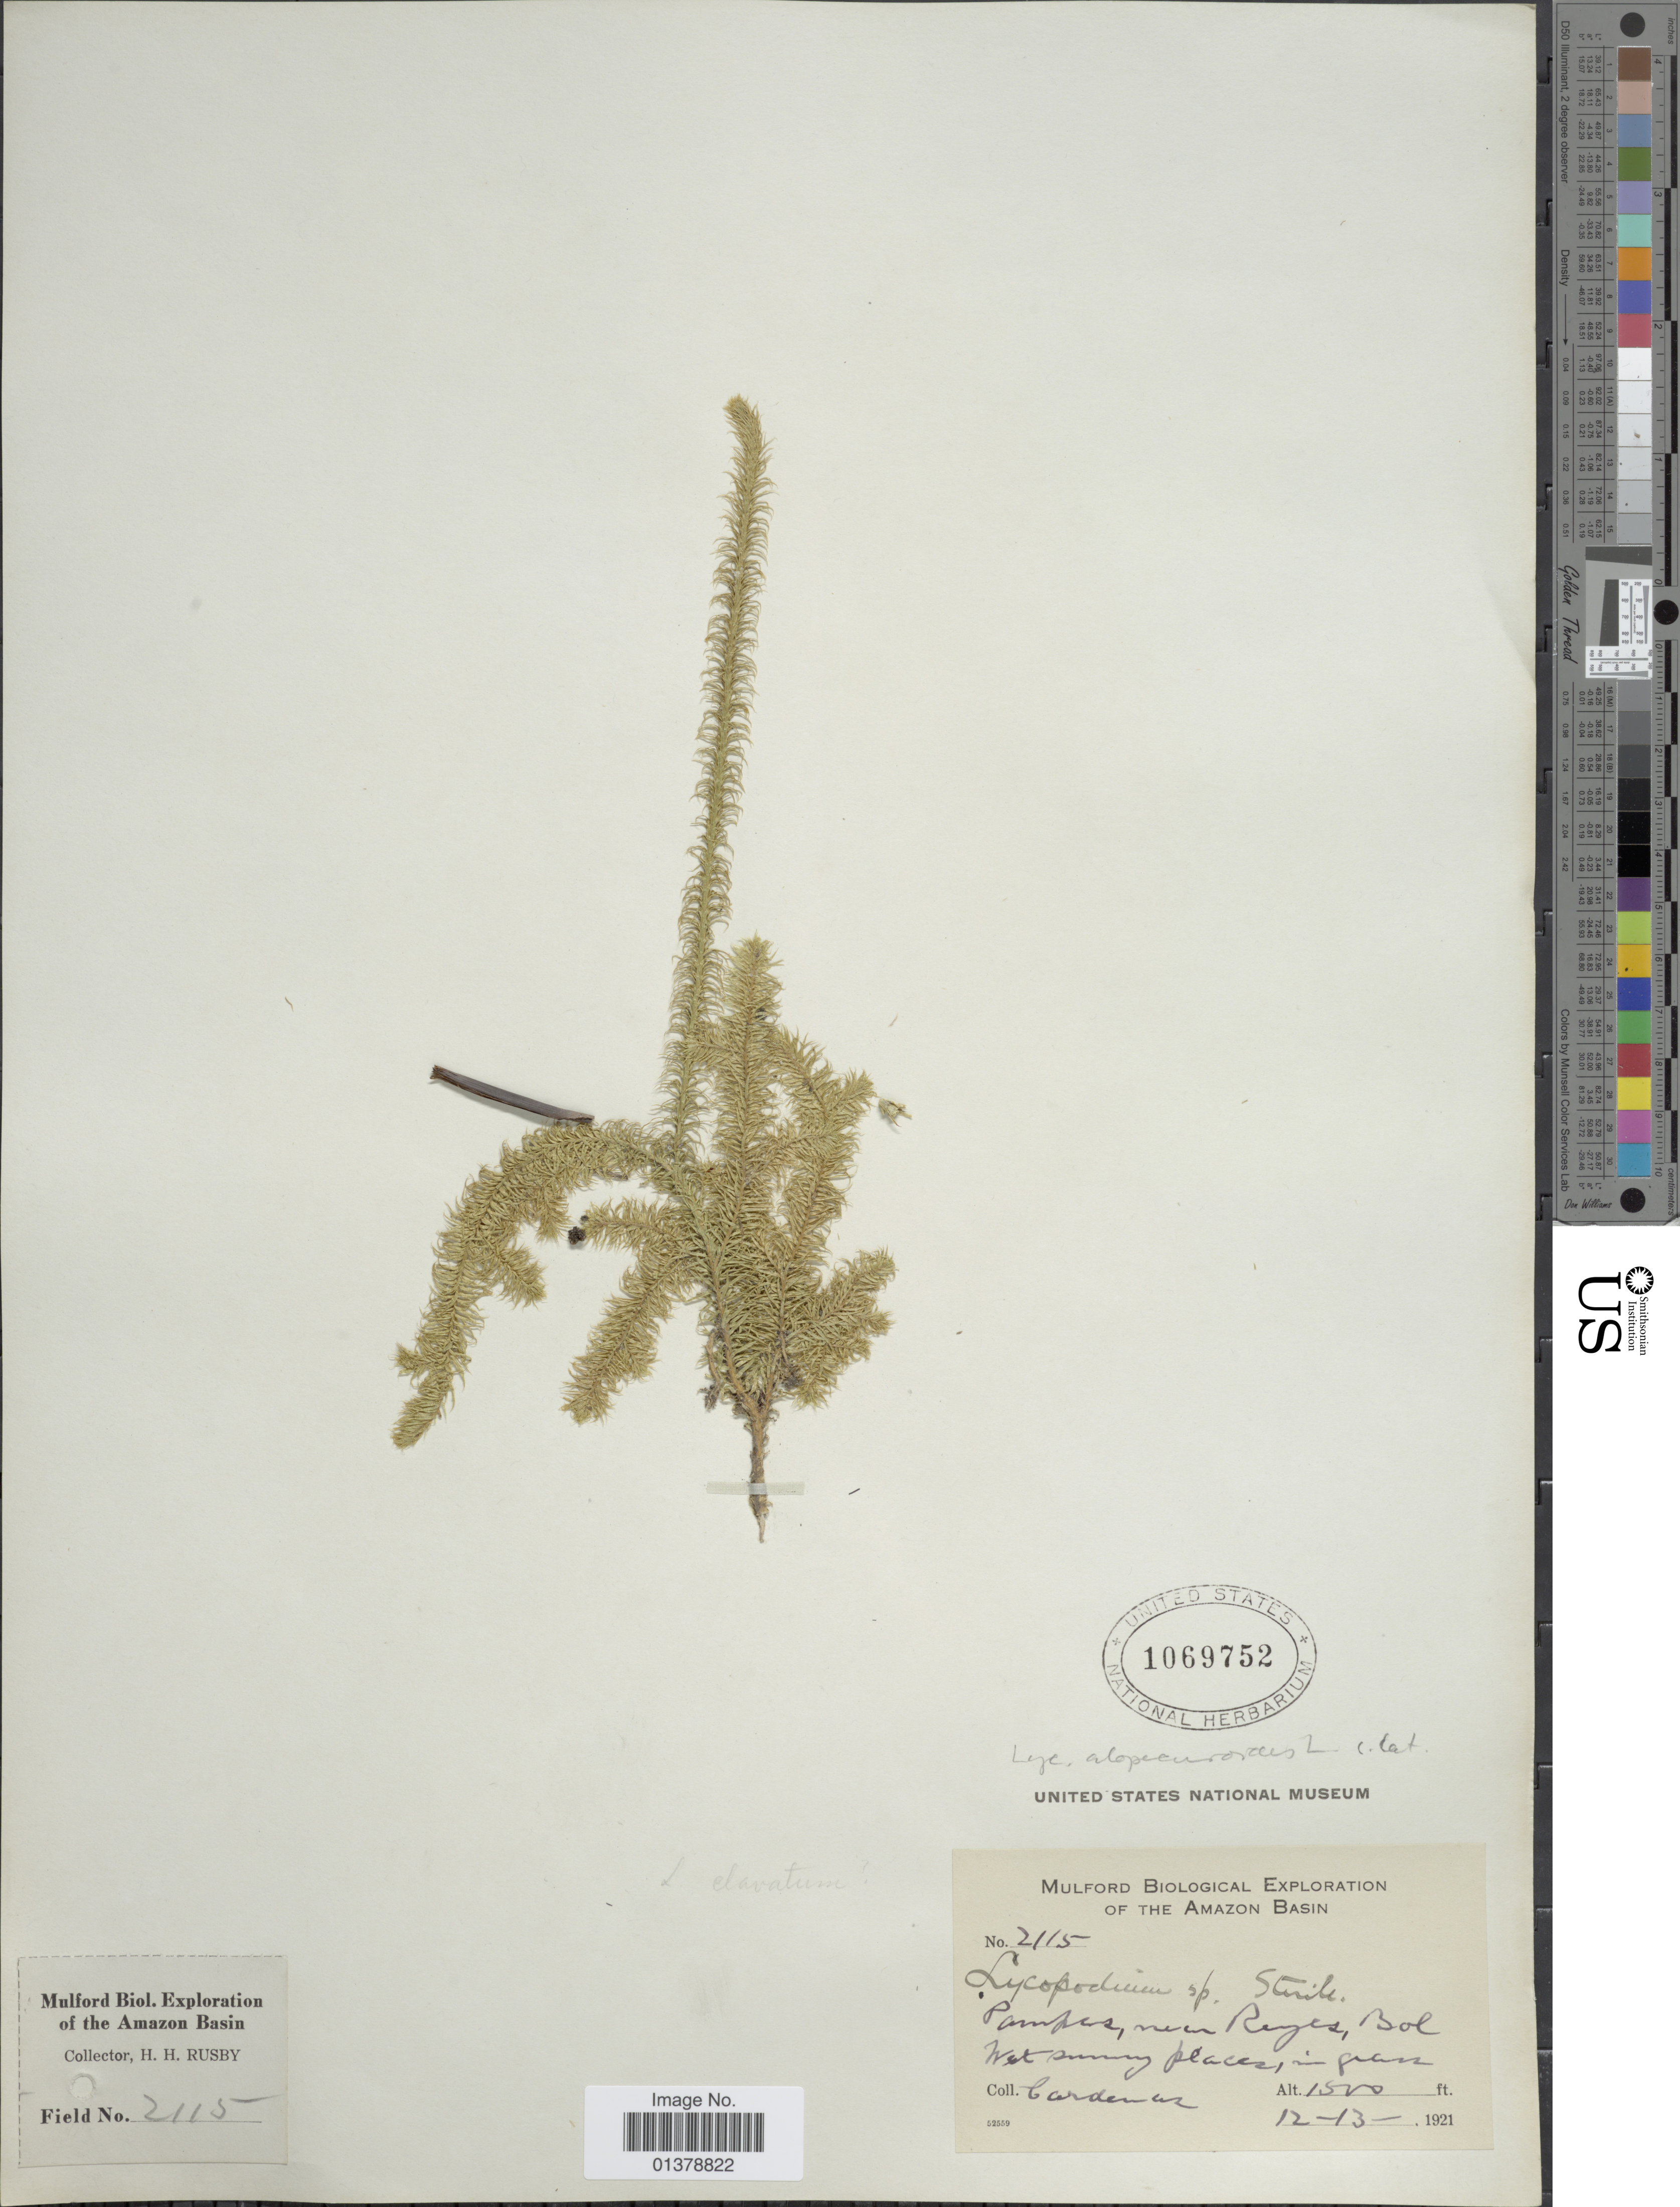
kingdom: Plantae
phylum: Tracheophyta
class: Lycopodiopsida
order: Lycopodiales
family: Lycopodiaceae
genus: Lycopodiella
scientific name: Lycopodiella alopecuroides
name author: (L.) Cranfill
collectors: M. Cárdenas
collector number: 2115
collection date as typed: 12-13-1921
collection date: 1921-12-13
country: Bolivia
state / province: Beni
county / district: José Ballivián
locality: Pampas near Reyes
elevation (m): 457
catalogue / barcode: US 1069752